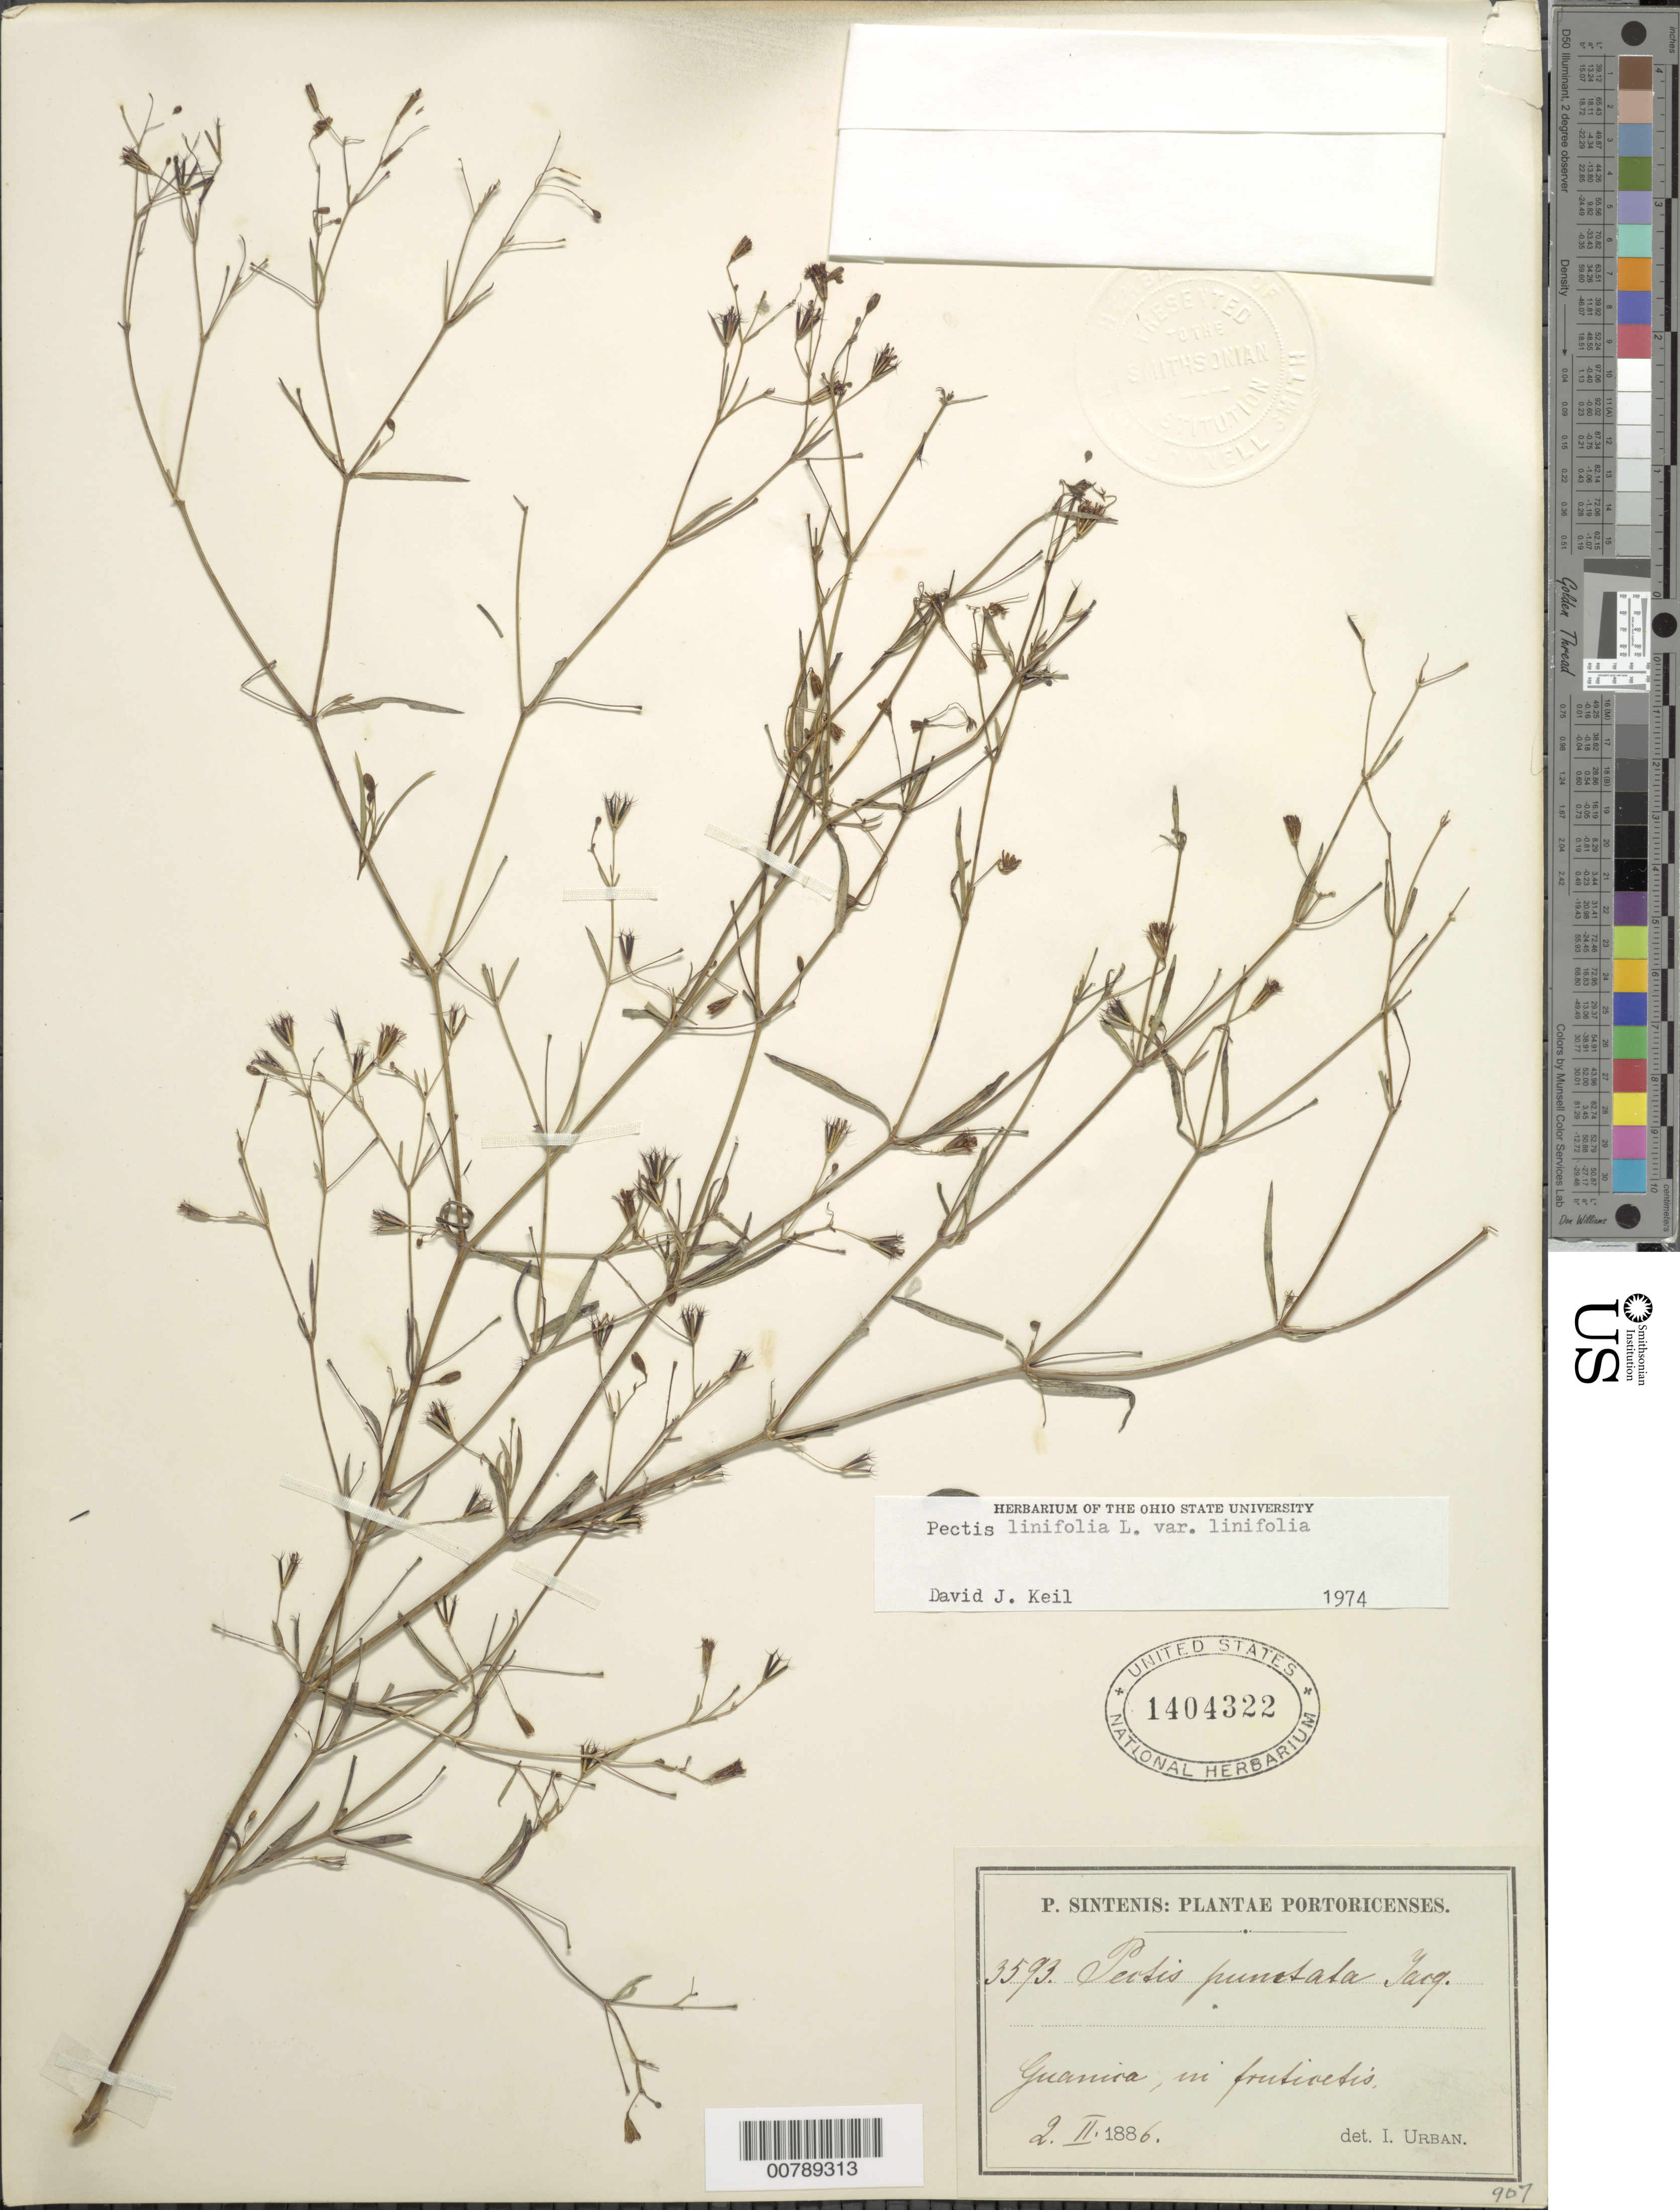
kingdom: Plantae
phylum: Tracheophyta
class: Magnoliopsida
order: Asterales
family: Asteraceae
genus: Pectis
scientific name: Pectis linifolia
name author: L.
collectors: P. Sintenis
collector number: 3593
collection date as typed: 02 Feb 1886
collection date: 1886-02-02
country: Puerto Rico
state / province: Guánica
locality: Guanica, in fruticetis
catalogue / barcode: US 1404322-2